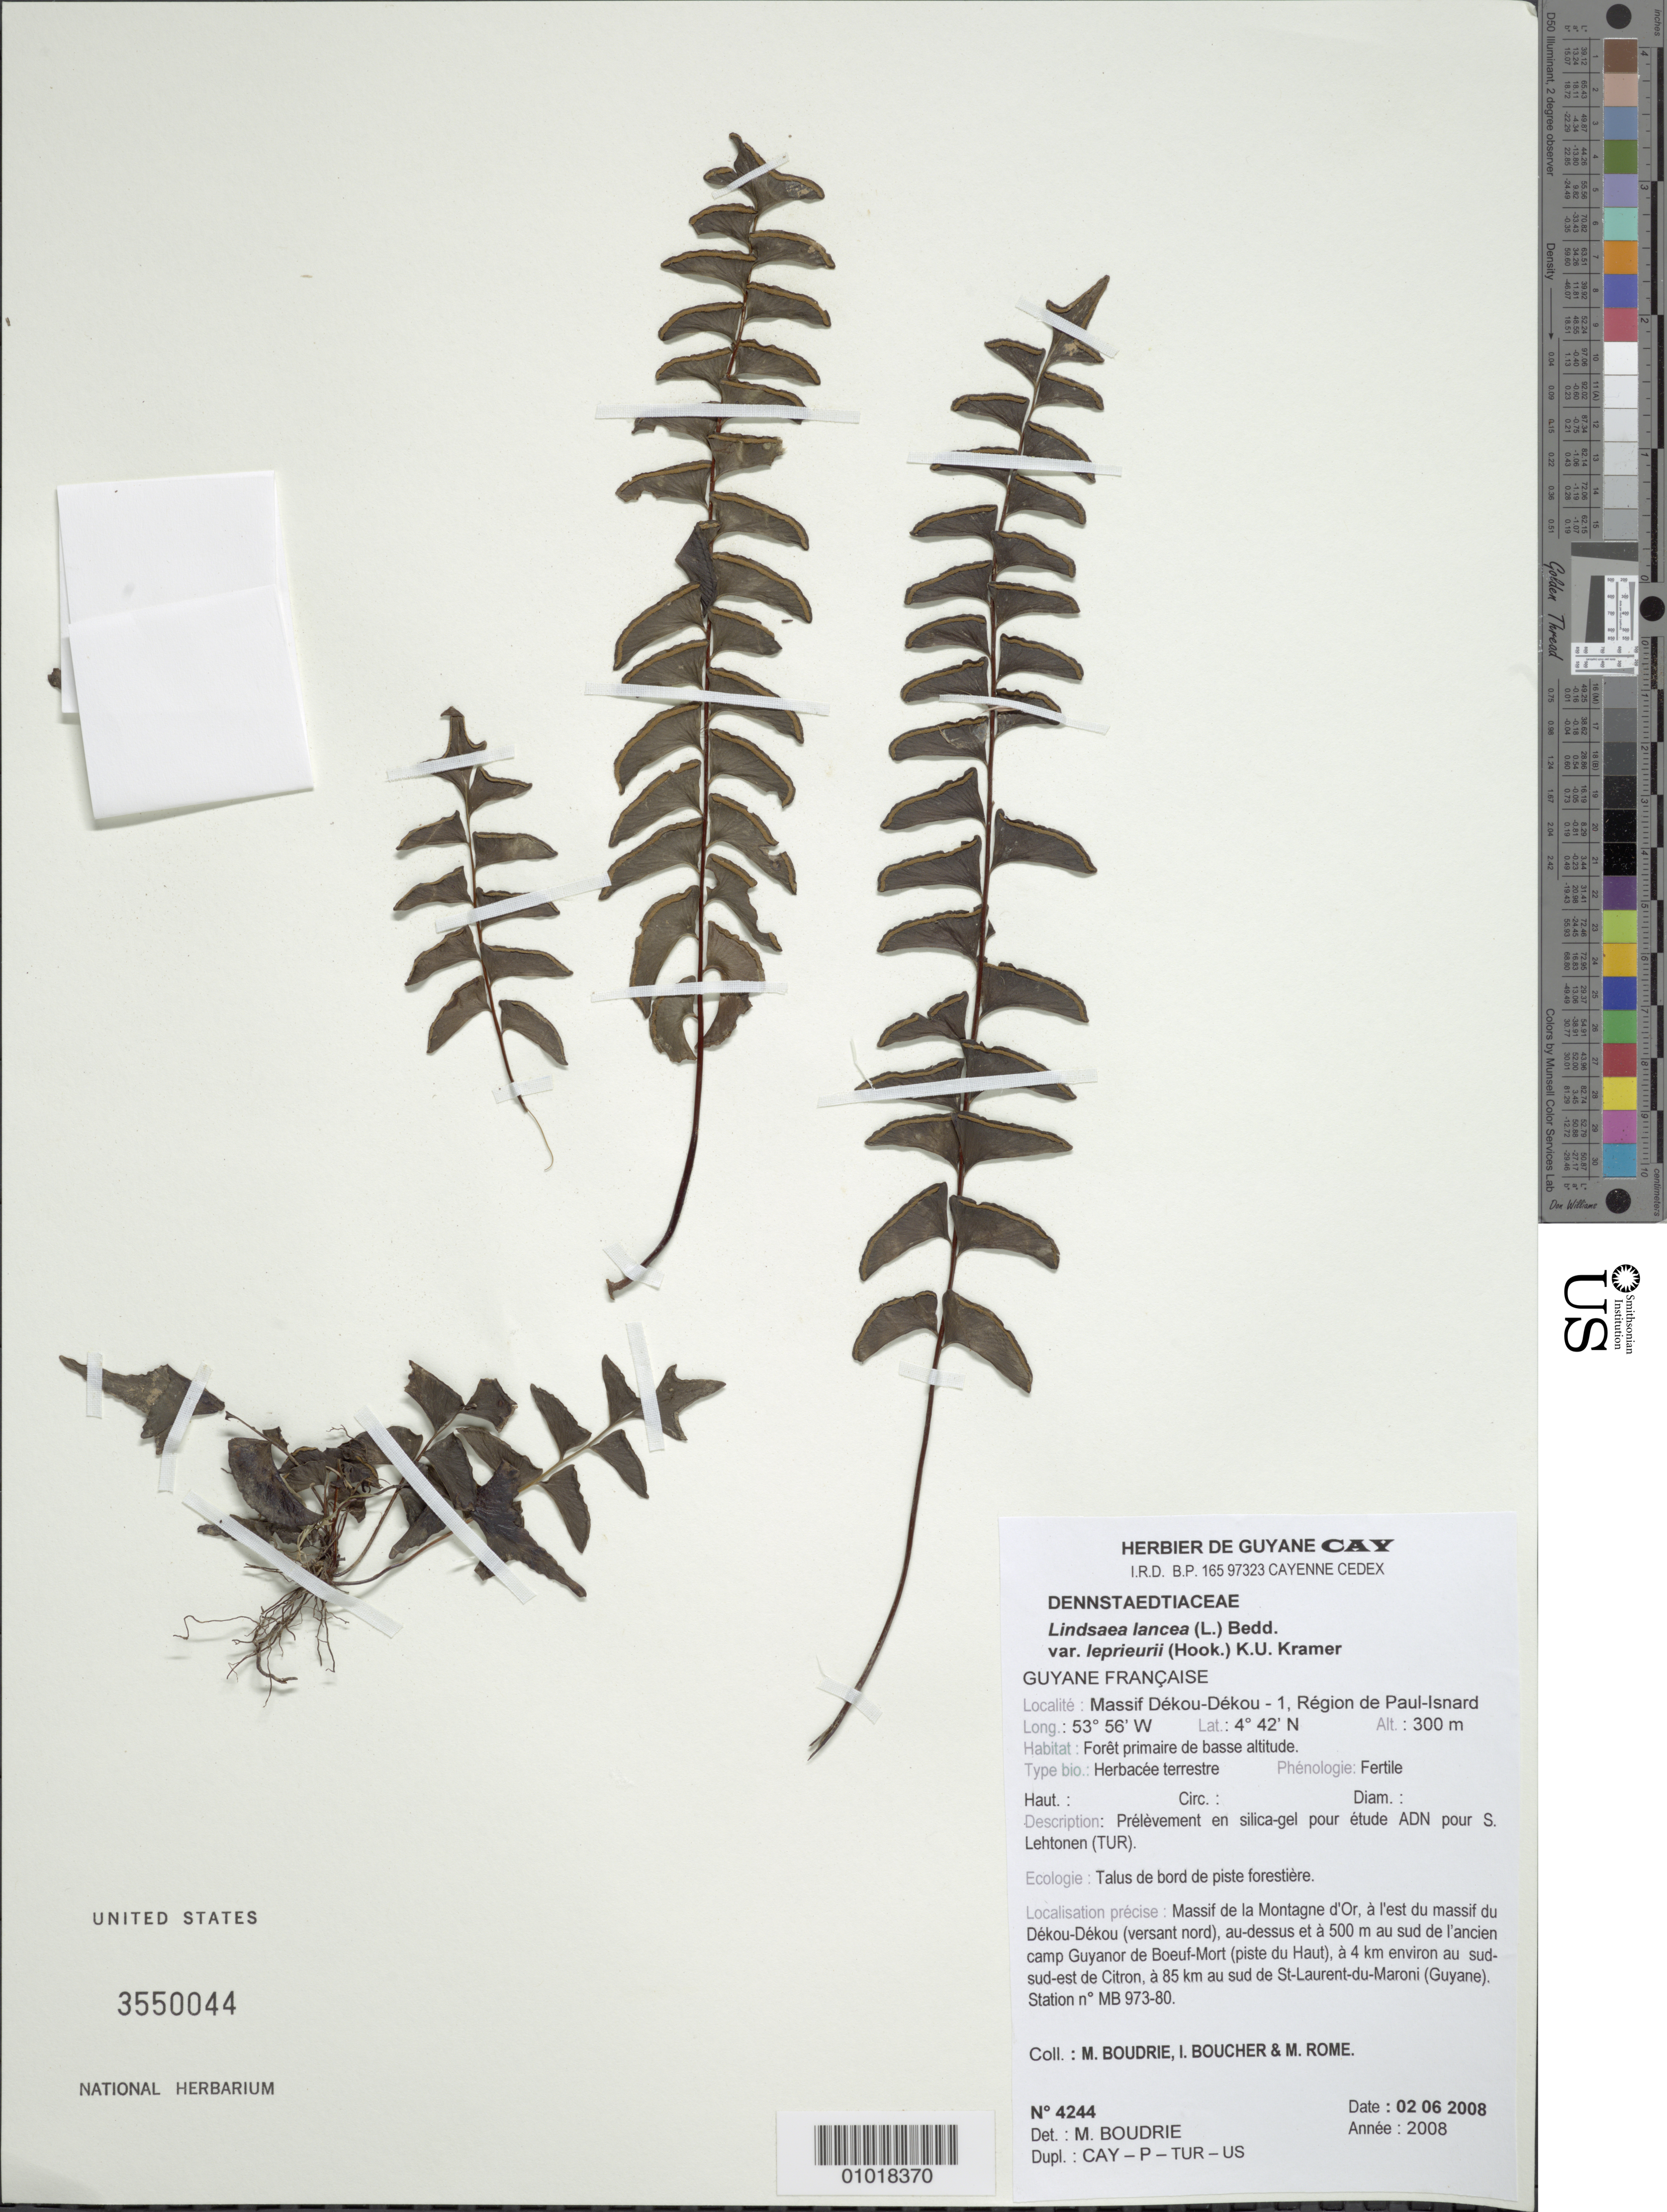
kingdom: Plantae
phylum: Tracheophyta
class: Polypodiopsida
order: Polypodiales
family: Lindsaeaceae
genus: Lindsaea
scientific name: Lindsaea lancea var. leprieurii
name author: (Hook.) K.U. Kramer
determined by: Boudrie, M.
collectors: M. Boudrie, I. Boucher & M. Rome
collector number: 4244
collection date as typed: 2-Jun-08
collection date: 2008-06-02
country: French Guiana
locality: Massif Dékou-Dékou-1, Région de Paul-Isnard. Massif de la Montagne d'Or, a l'est du massif du Dékou-Dékou (versant nord), au-dessus et a 500m au sud de l'ancien camp Guyanor de Boeuf-Mort (piste du Haut)…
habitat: Talus de bord de piste forestiere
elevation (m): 300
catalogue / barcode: US 3550044